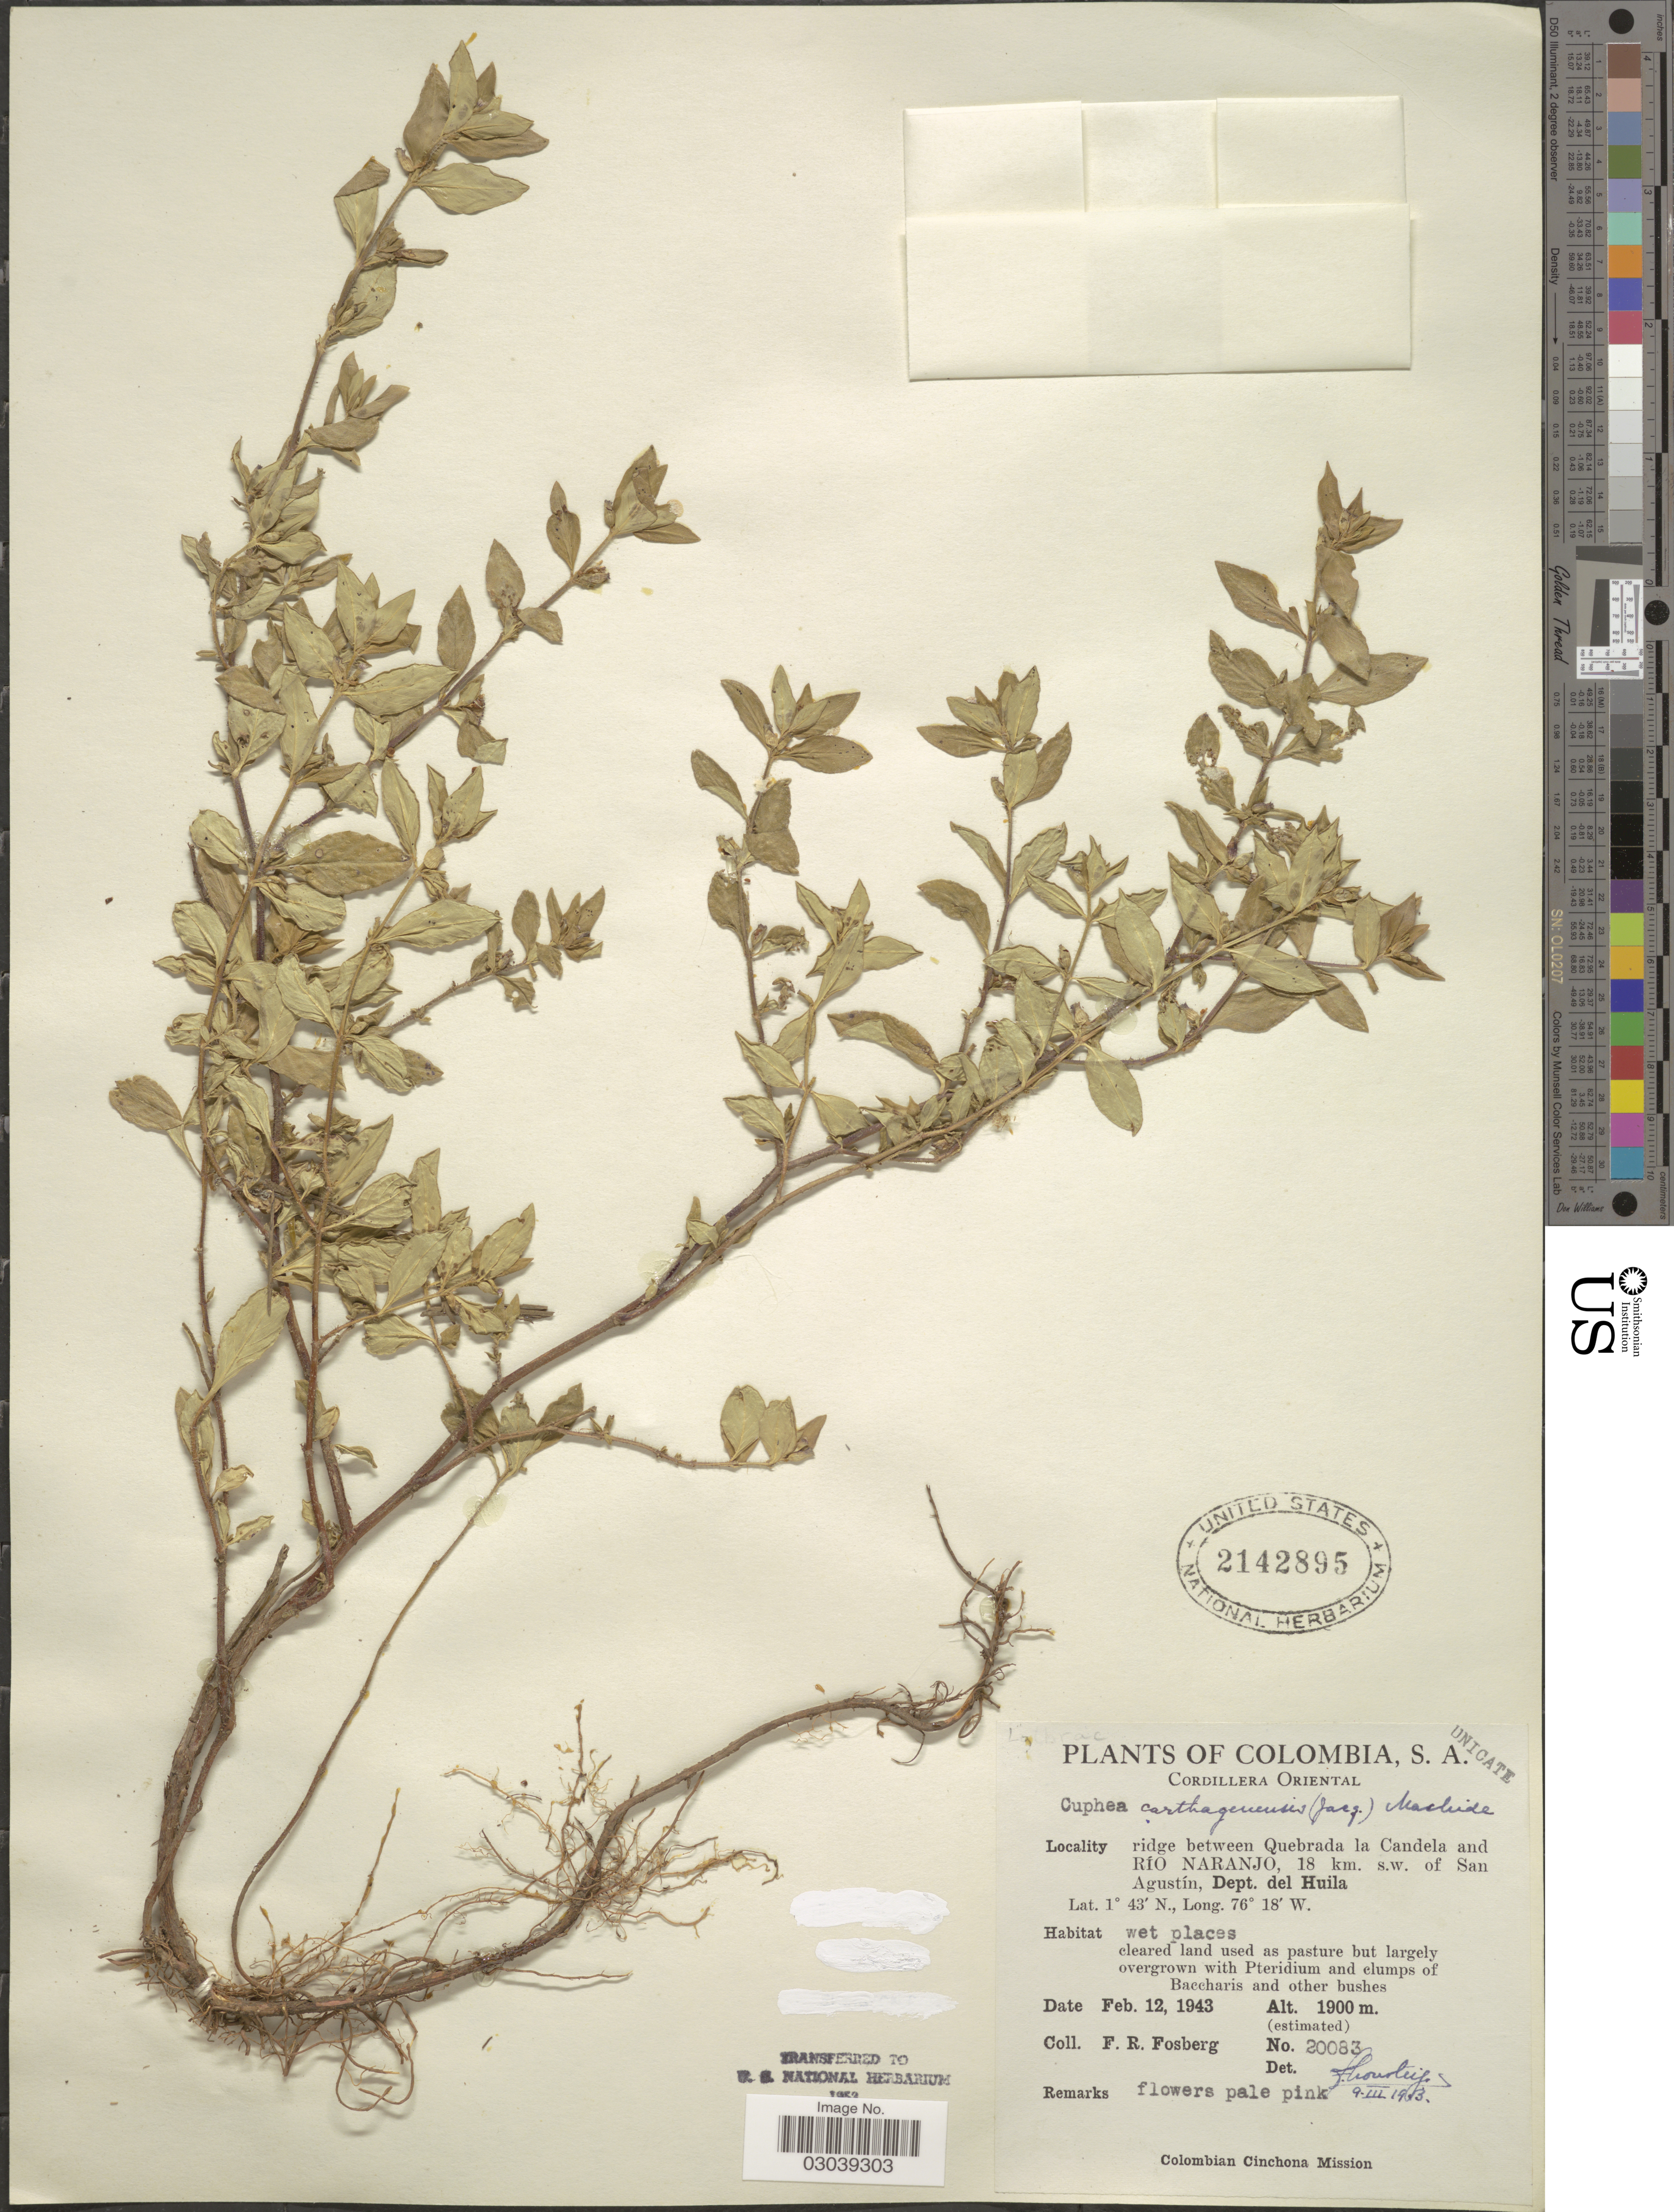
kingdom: Plantae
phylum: Tracheophyta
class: Magnoliopsida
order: Myrtales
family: Lythraceae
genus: Cuphea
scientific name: Cuphea carthagenensis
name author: (Jacq.) J.F. Macbr.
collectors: F. R. Fosberg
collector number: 20083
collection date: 1943-02-12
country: Colombia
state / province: Huila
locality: Cordillera Oriental. Ridge between Quebrada la Candela and Río Naranjo, 18 km. s.w. of San Agustín, Dept. del Huila.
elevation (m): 1900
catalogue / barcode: US 2142895